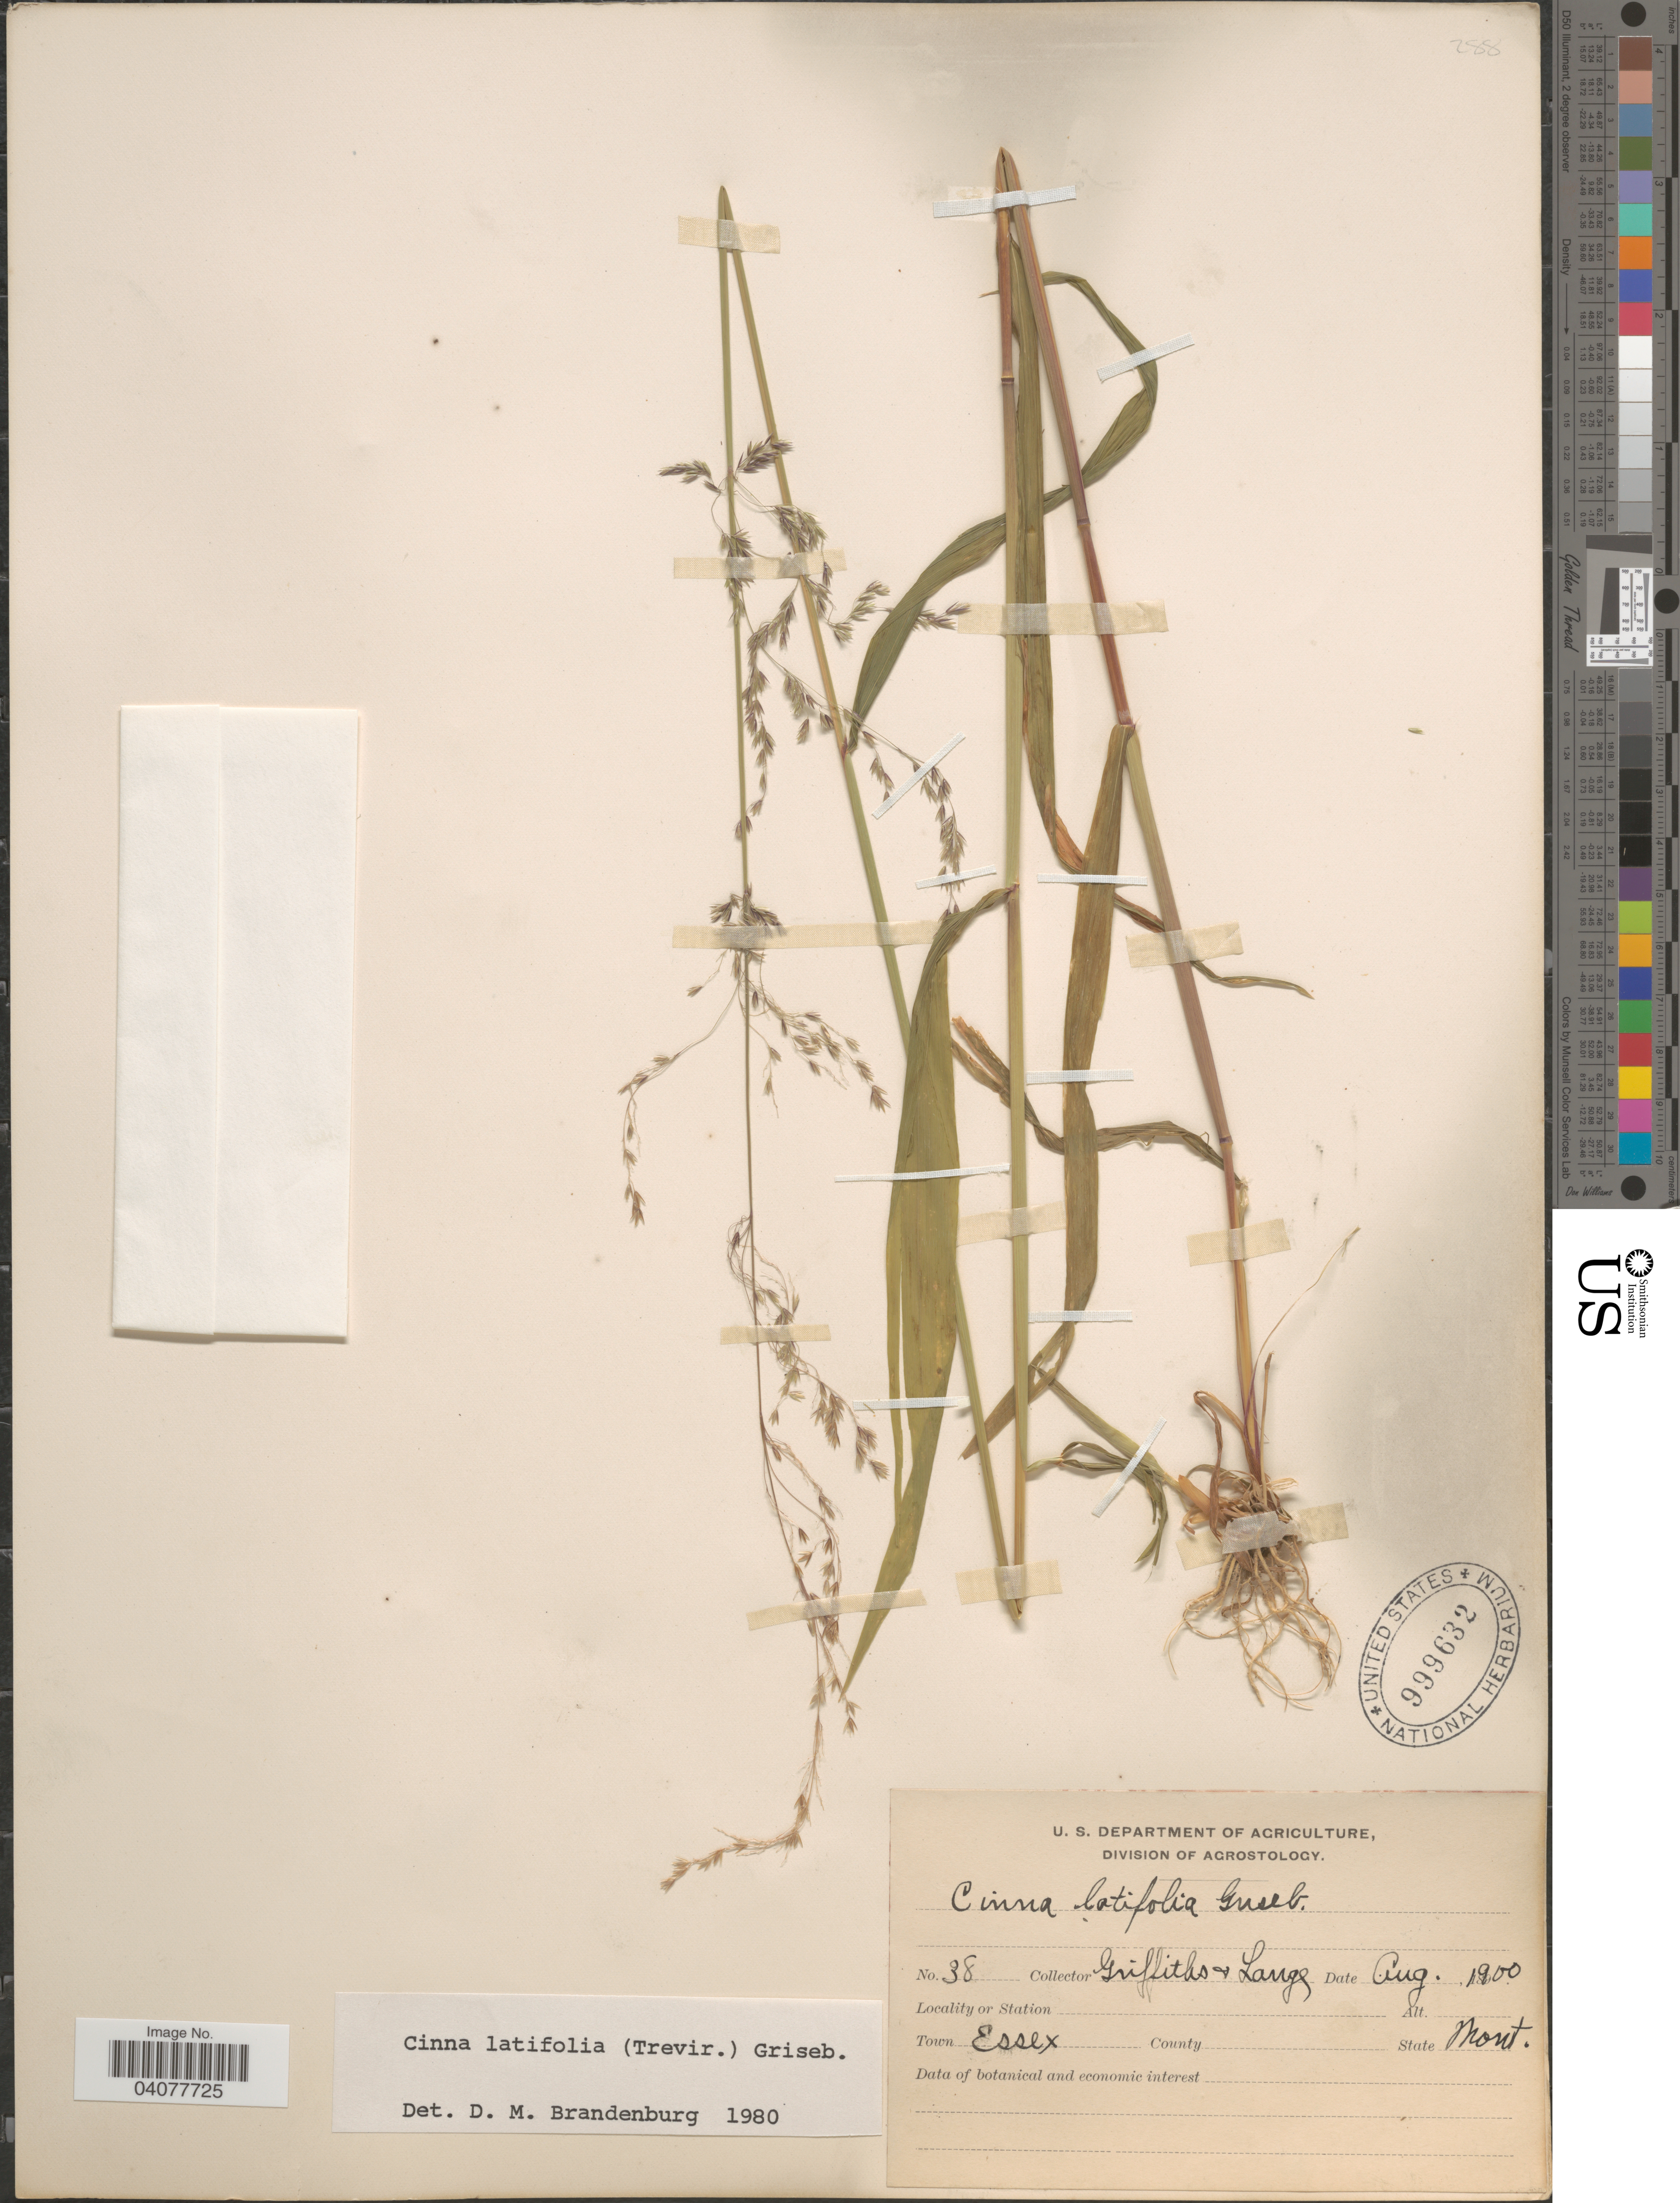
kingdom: Plantae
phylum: Tracheophyta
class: Liliopsida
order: Poales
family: Poaceae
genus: Cinna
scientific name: Cinna latifolia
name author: (Trevir. ex Goeppert) Griseb.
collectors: -- Griffiths & -- Lange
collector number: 38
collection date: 1900-08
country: United States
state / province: Montana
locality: Town Essex.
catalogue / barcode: US 999632